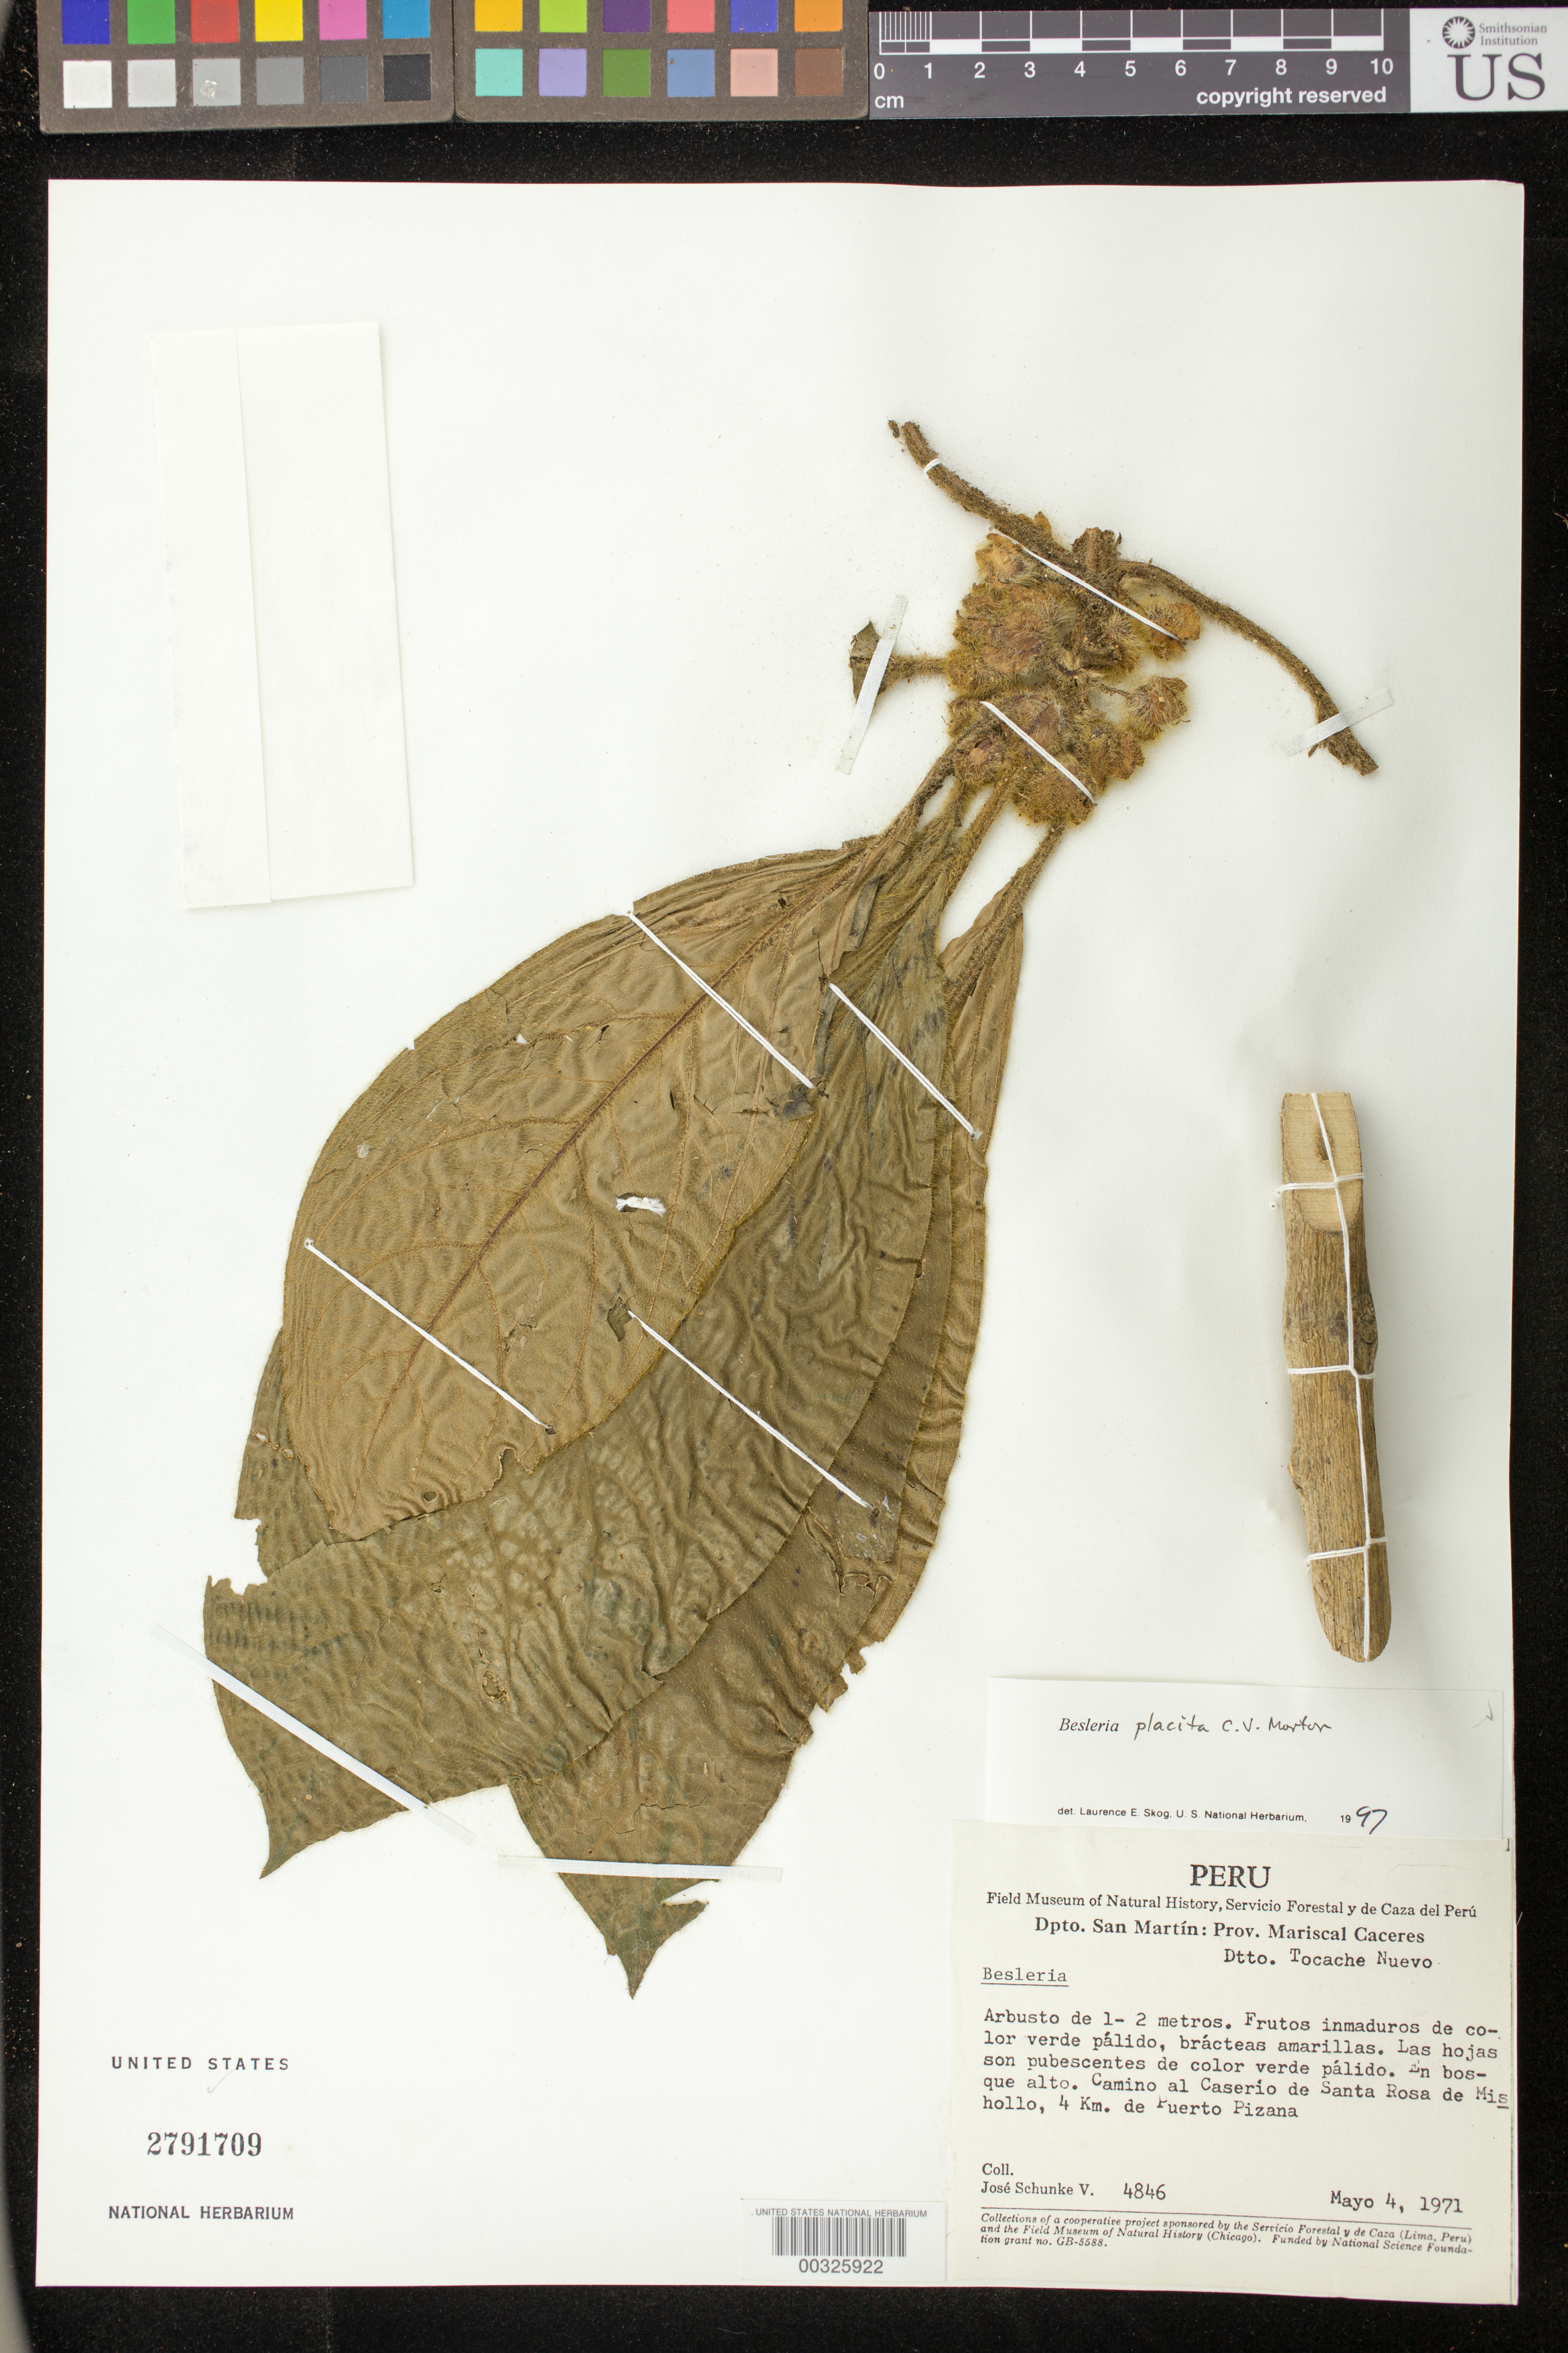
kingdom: Plantae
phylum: Tracheophyta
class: Magnoliopsida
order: Lamiales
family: Gesneriaceae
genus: Besleria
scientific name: Besleria placita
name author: C.V. Morton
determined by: Skog, Laurence E.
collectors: J. Schunke Vigo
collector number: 4846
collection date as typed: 04 May 1971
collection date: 1971-05-04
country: Peru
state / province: San Martín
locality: Prov. Mariscal Cáceres, Dtto. Tocache Nuevo; Camino al Caserío de Santa Rosa de Mishollo, 4 km de Puerto Pizana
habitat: En bosque alto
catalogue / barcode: US 2791709